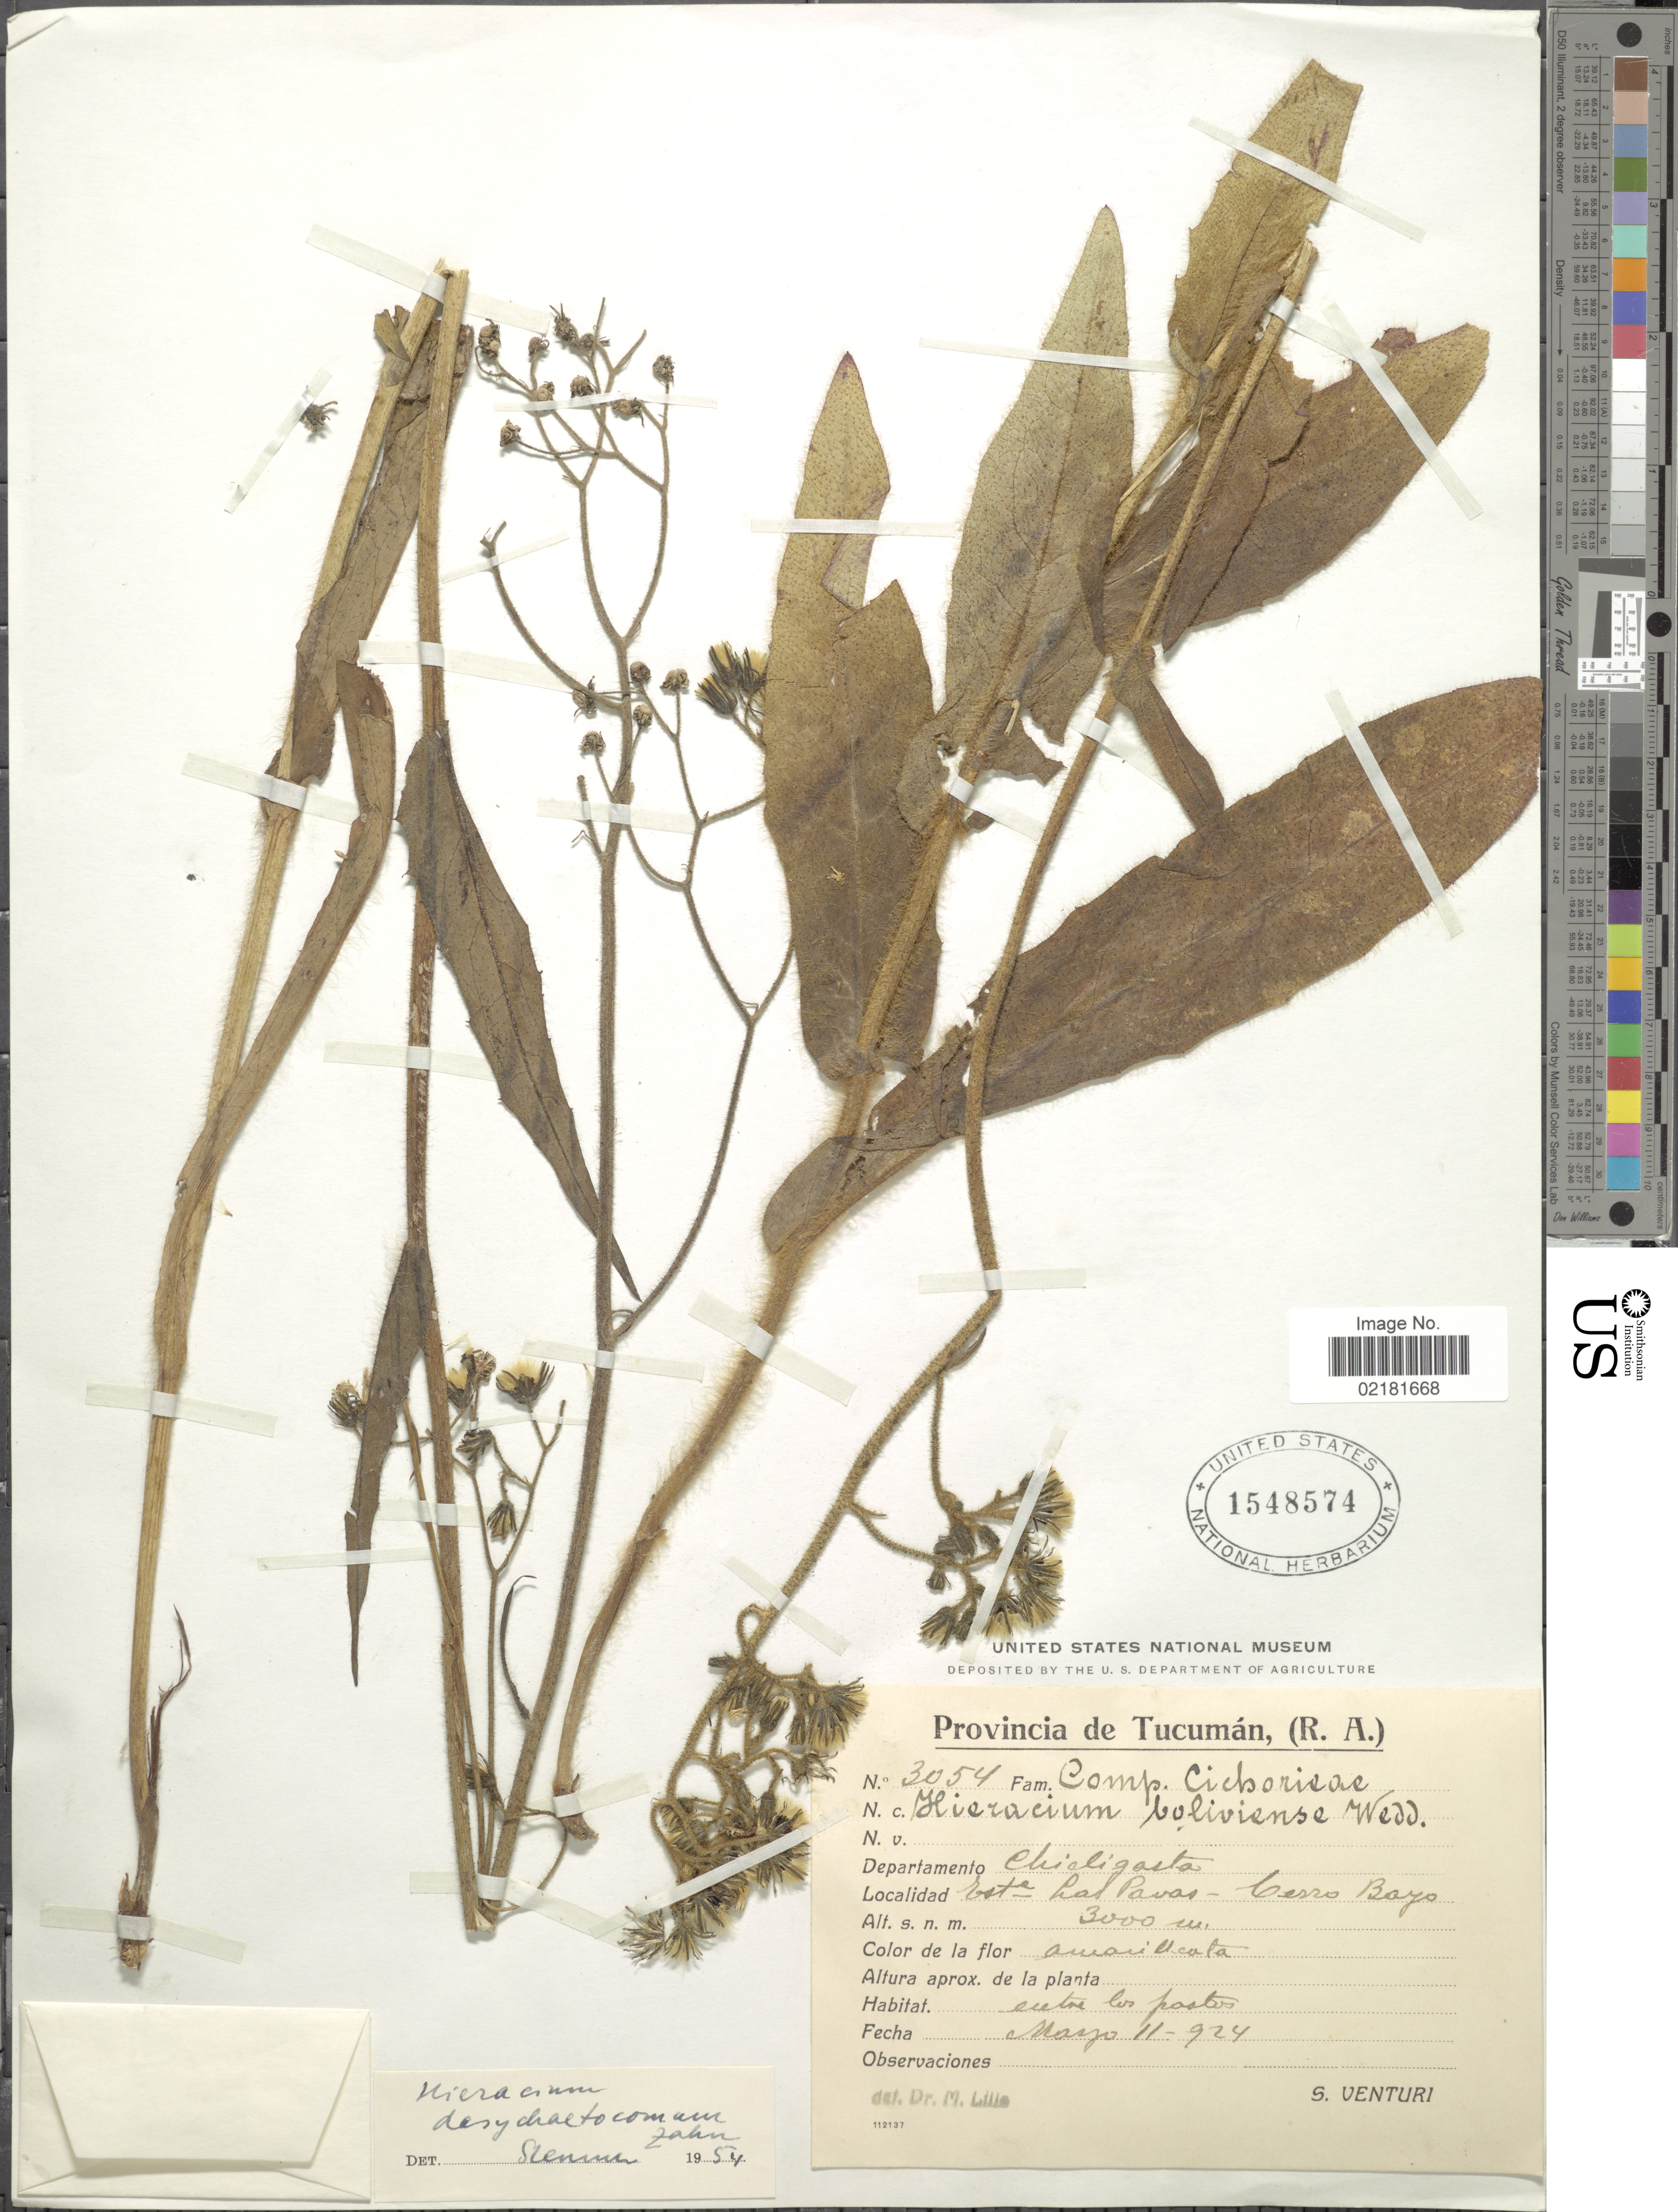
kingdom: Plantae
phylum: Tracheophyta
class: Magnoliopsida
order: Asterales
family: Asteraceae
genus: Hieracium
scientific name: Hieracium dasychaetocomum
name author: Zahn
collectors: S. Venturi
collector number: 3054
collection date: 1924-03-11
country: Argentina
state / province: Tucuman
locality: (R.A.), Departamento Chicligasta, Este Las Pavas-Cerro Bayo.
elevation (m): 3000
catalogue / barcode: US 1548574